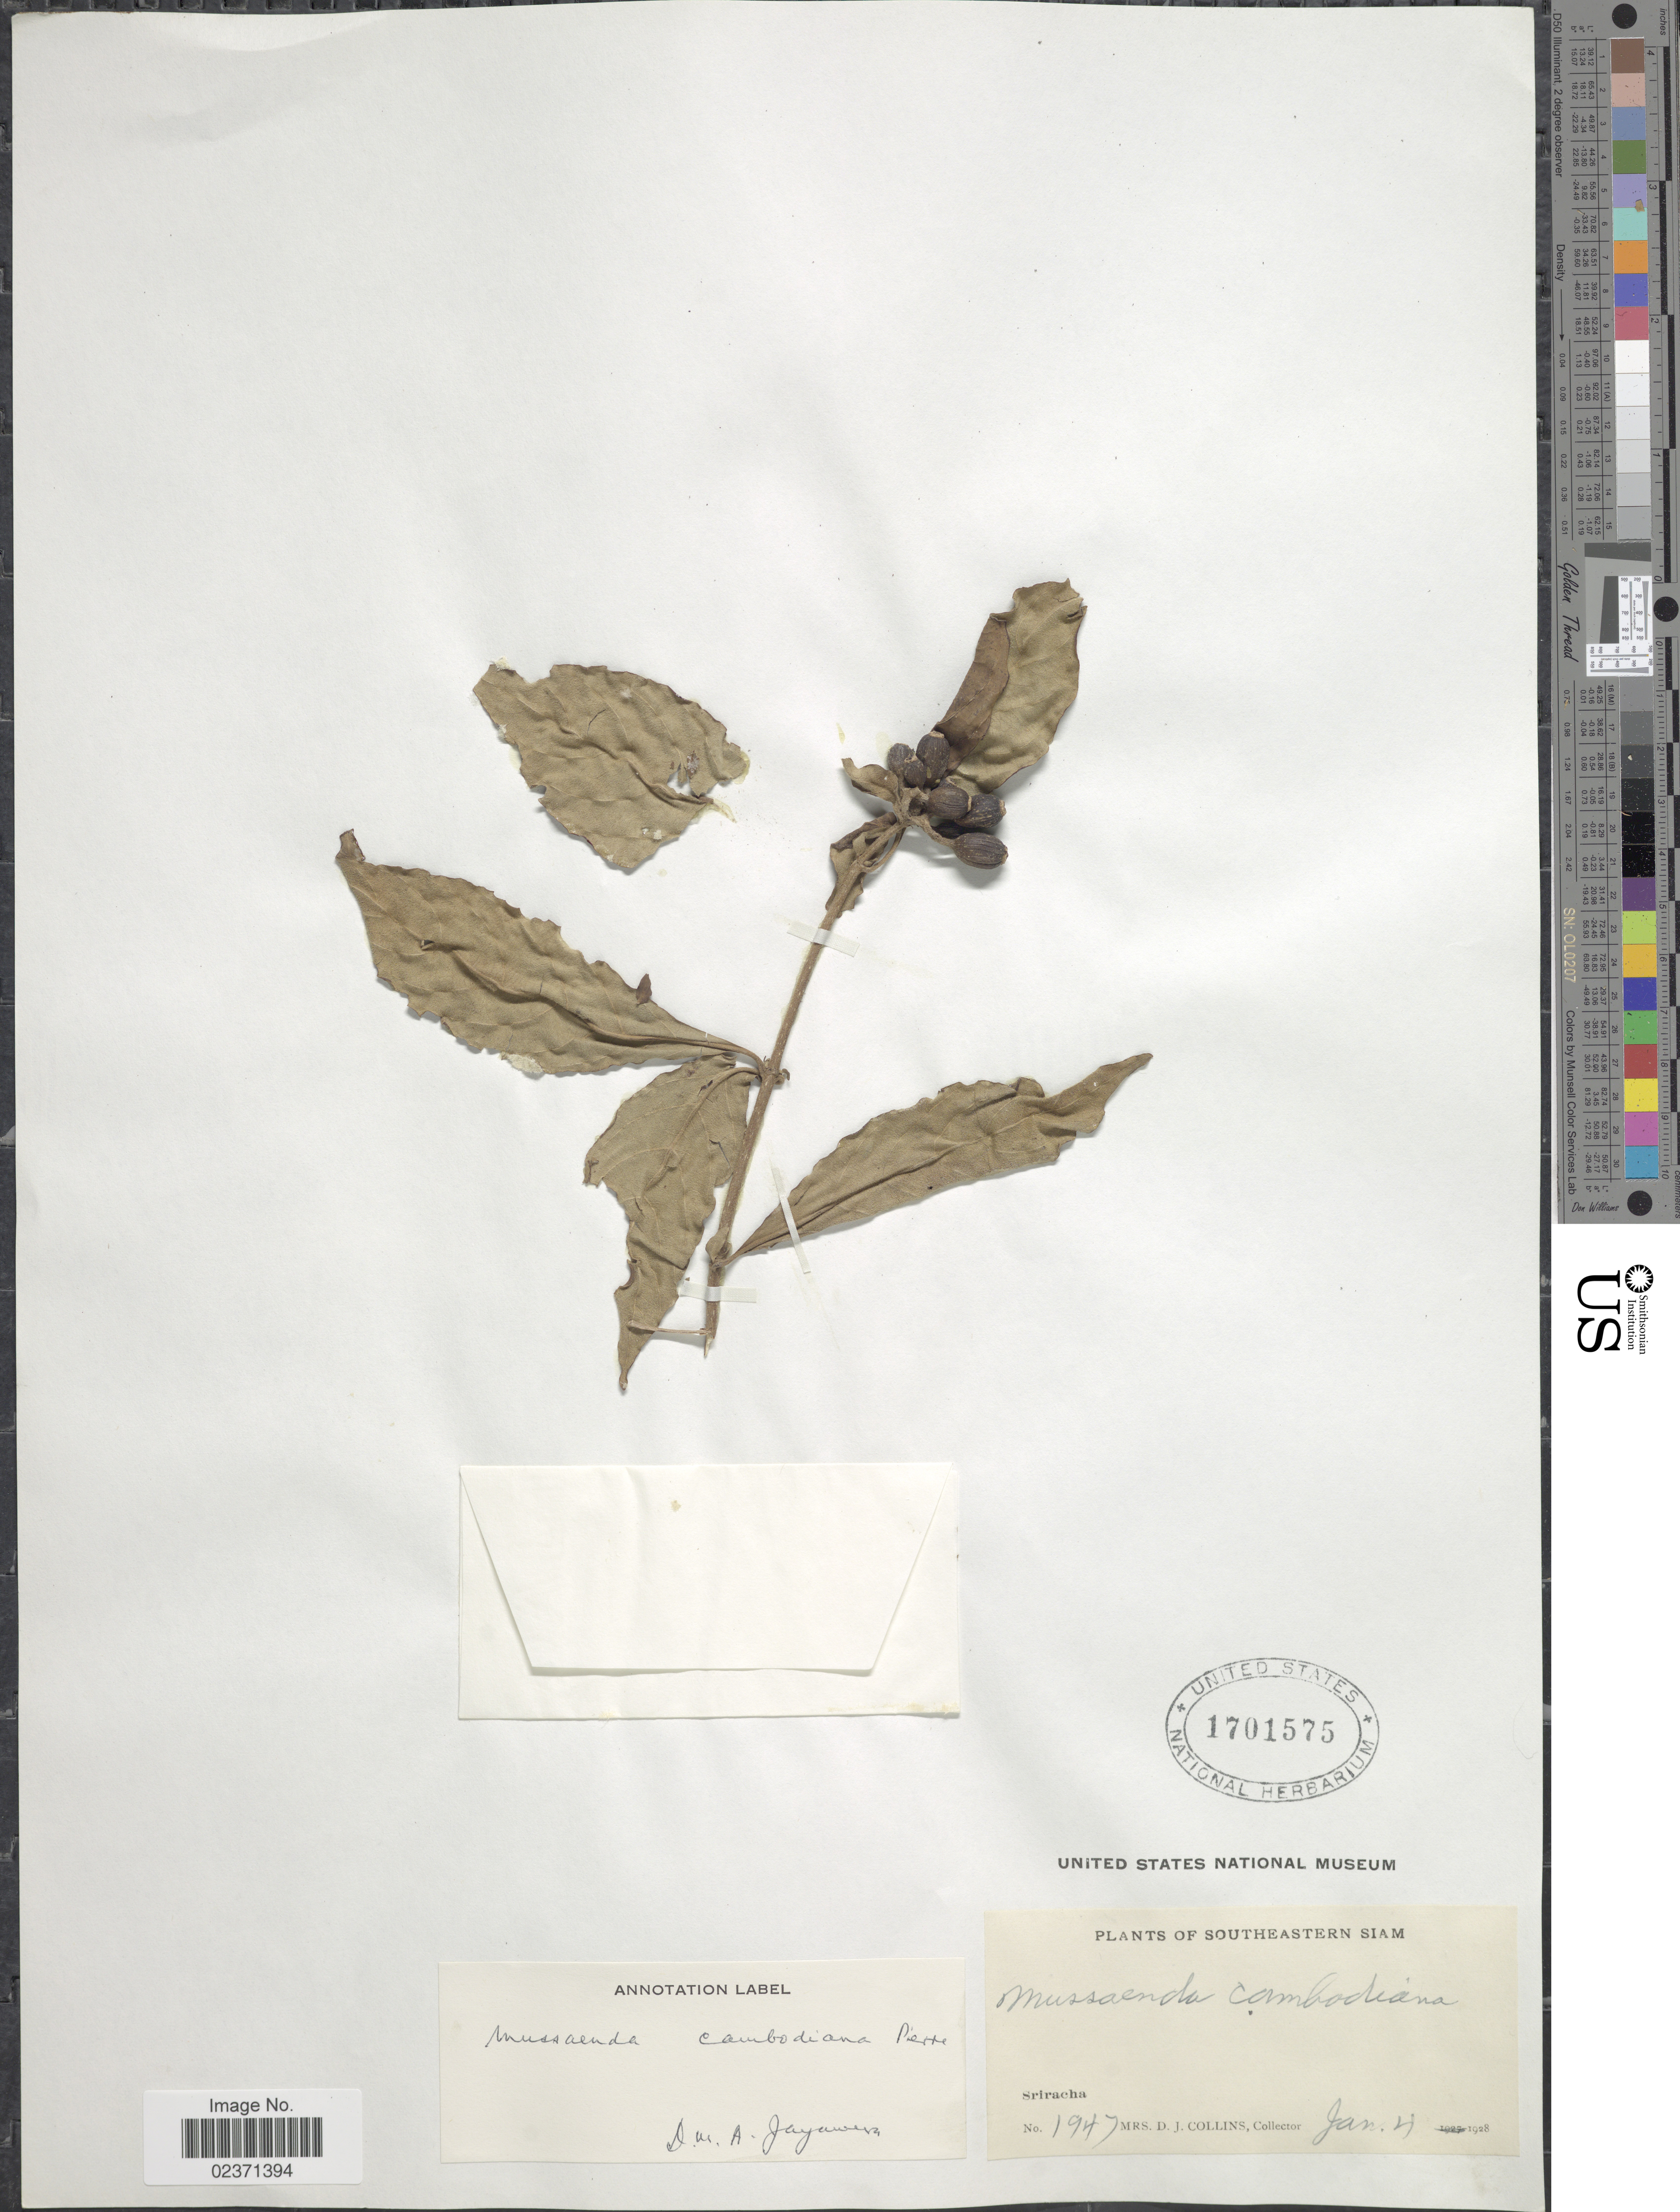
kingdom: Plantae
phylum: Tracheophyta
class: Magnoliopsida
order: Gentianales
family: Rubiaceae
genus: Mussaenda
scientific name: Mussaenda cambodiana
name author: Pierre ex Pit.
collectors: Mrs. D. J. Collins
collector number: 1947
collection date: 1928-01-04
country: Thailand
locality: Southeastern Siam. Sriracha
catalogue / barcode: US 1701575